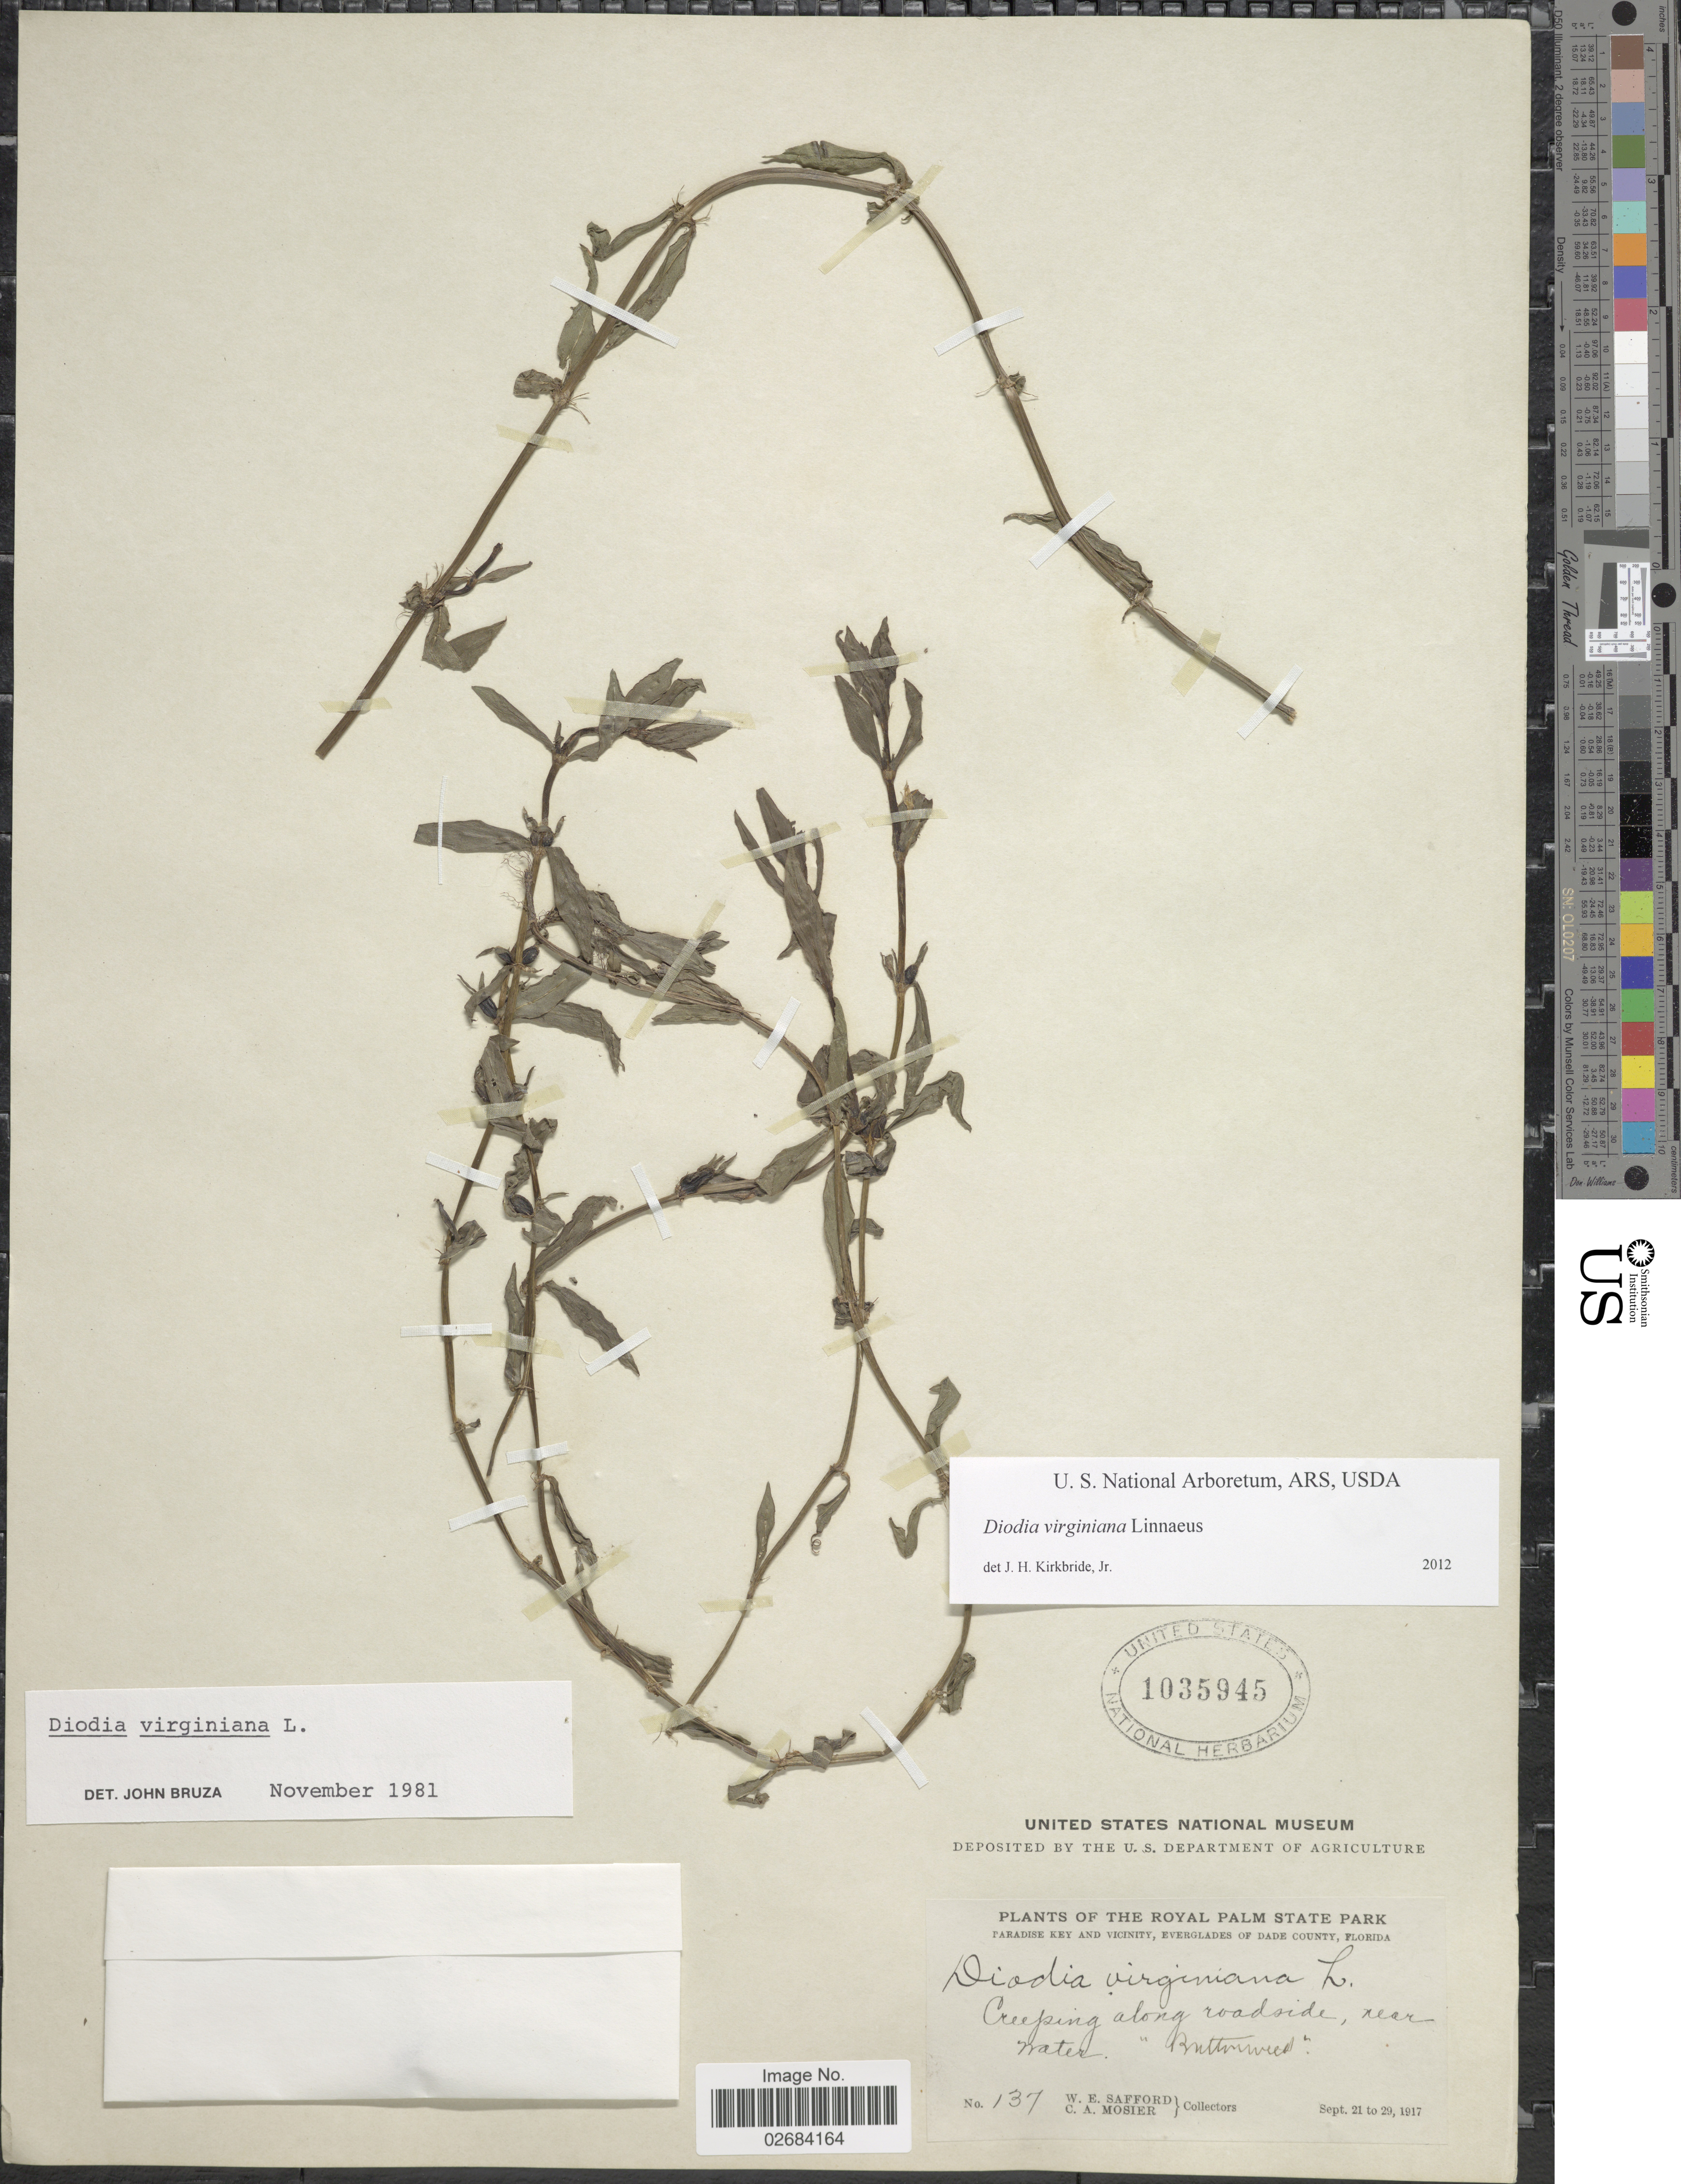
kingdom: Plantae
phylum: Tracheophyta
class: Magnoliopsida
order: Gentianales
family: Rubiaceae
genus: Diodia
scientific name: Diodia virginiana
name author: L.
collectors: W. E. Safford & C. A. Mosier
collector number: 137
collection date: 1917-09-21/1917-09-29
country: United States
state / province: Florida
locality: The Royal Palm State Park, Paradise and vicinity, Everglades of Dade County, Creeping along roadside, near water, "Buttonweed".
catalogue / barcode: US 1035945